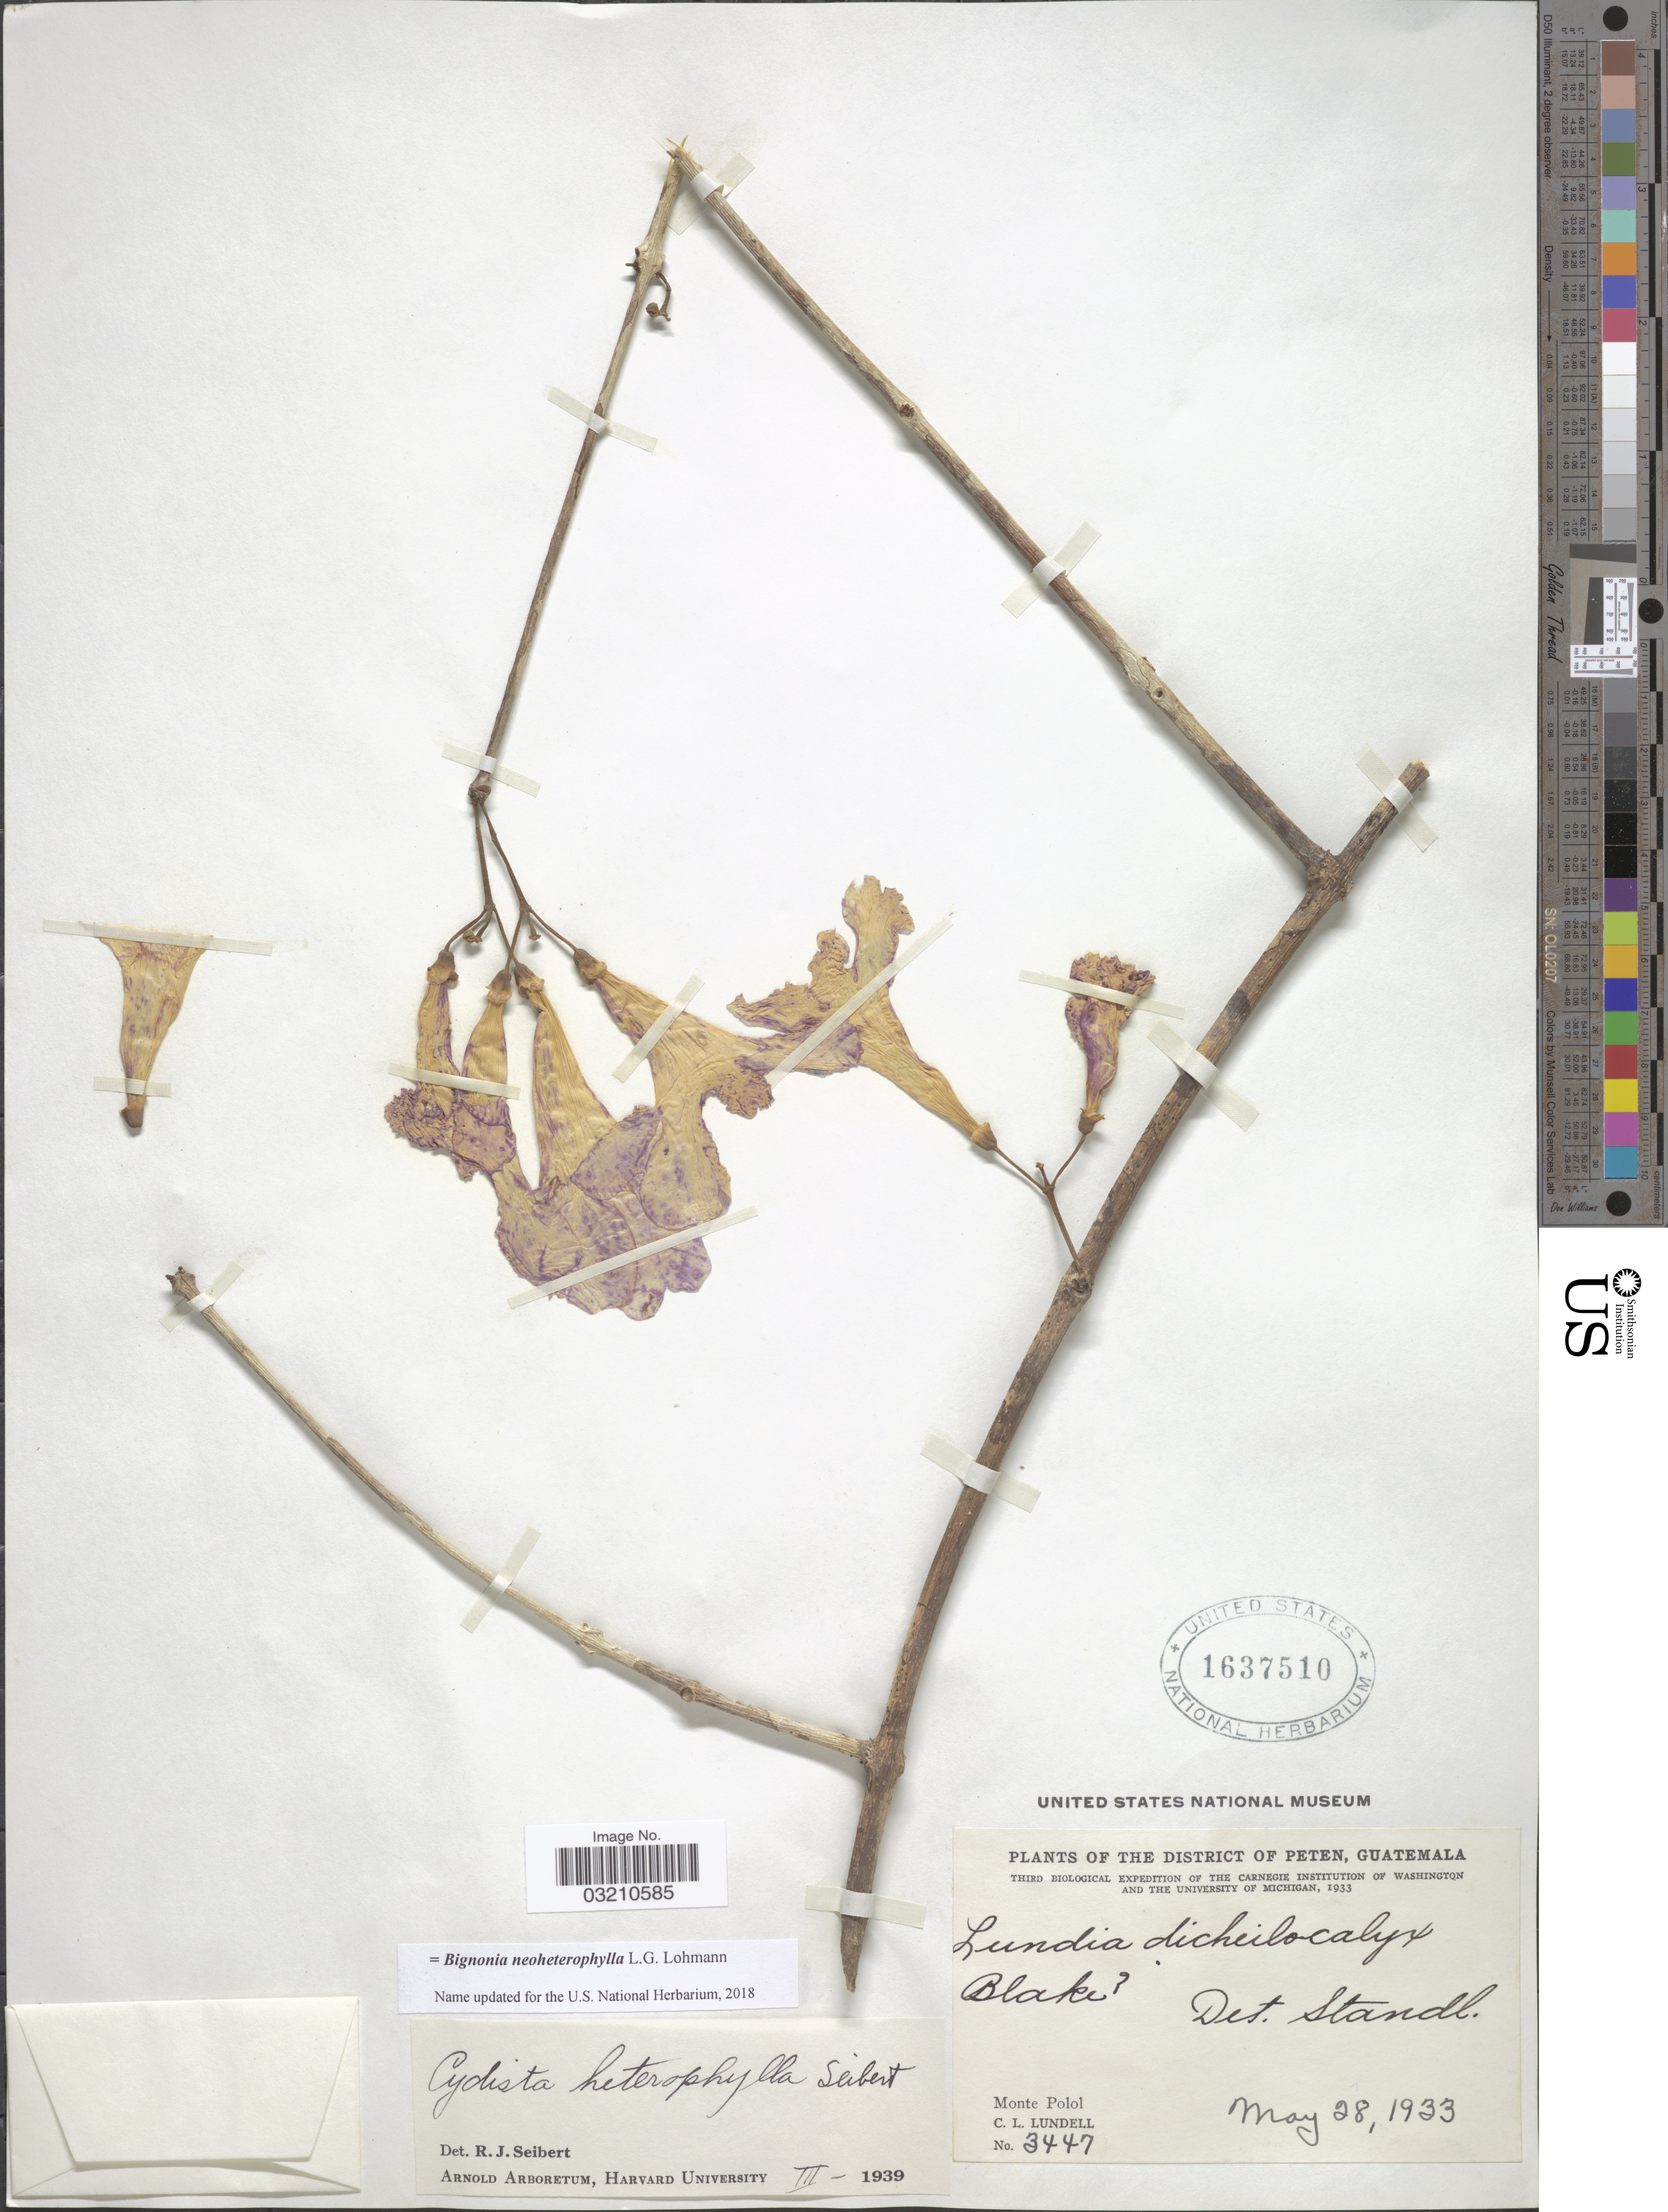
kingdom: Plantae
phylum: Tracheophyta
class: Magnoliopsida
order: Lamiales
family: Bignoniaceae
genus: Bignonia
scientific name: Bignonia neoheterophylla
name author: L.G. Lohmann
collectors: C. L. Lundell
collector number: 3447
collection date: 1933-05-28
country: Guatemala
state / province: El Petén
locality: The District of Peten. Monte Polol.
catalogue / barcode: US 1637510